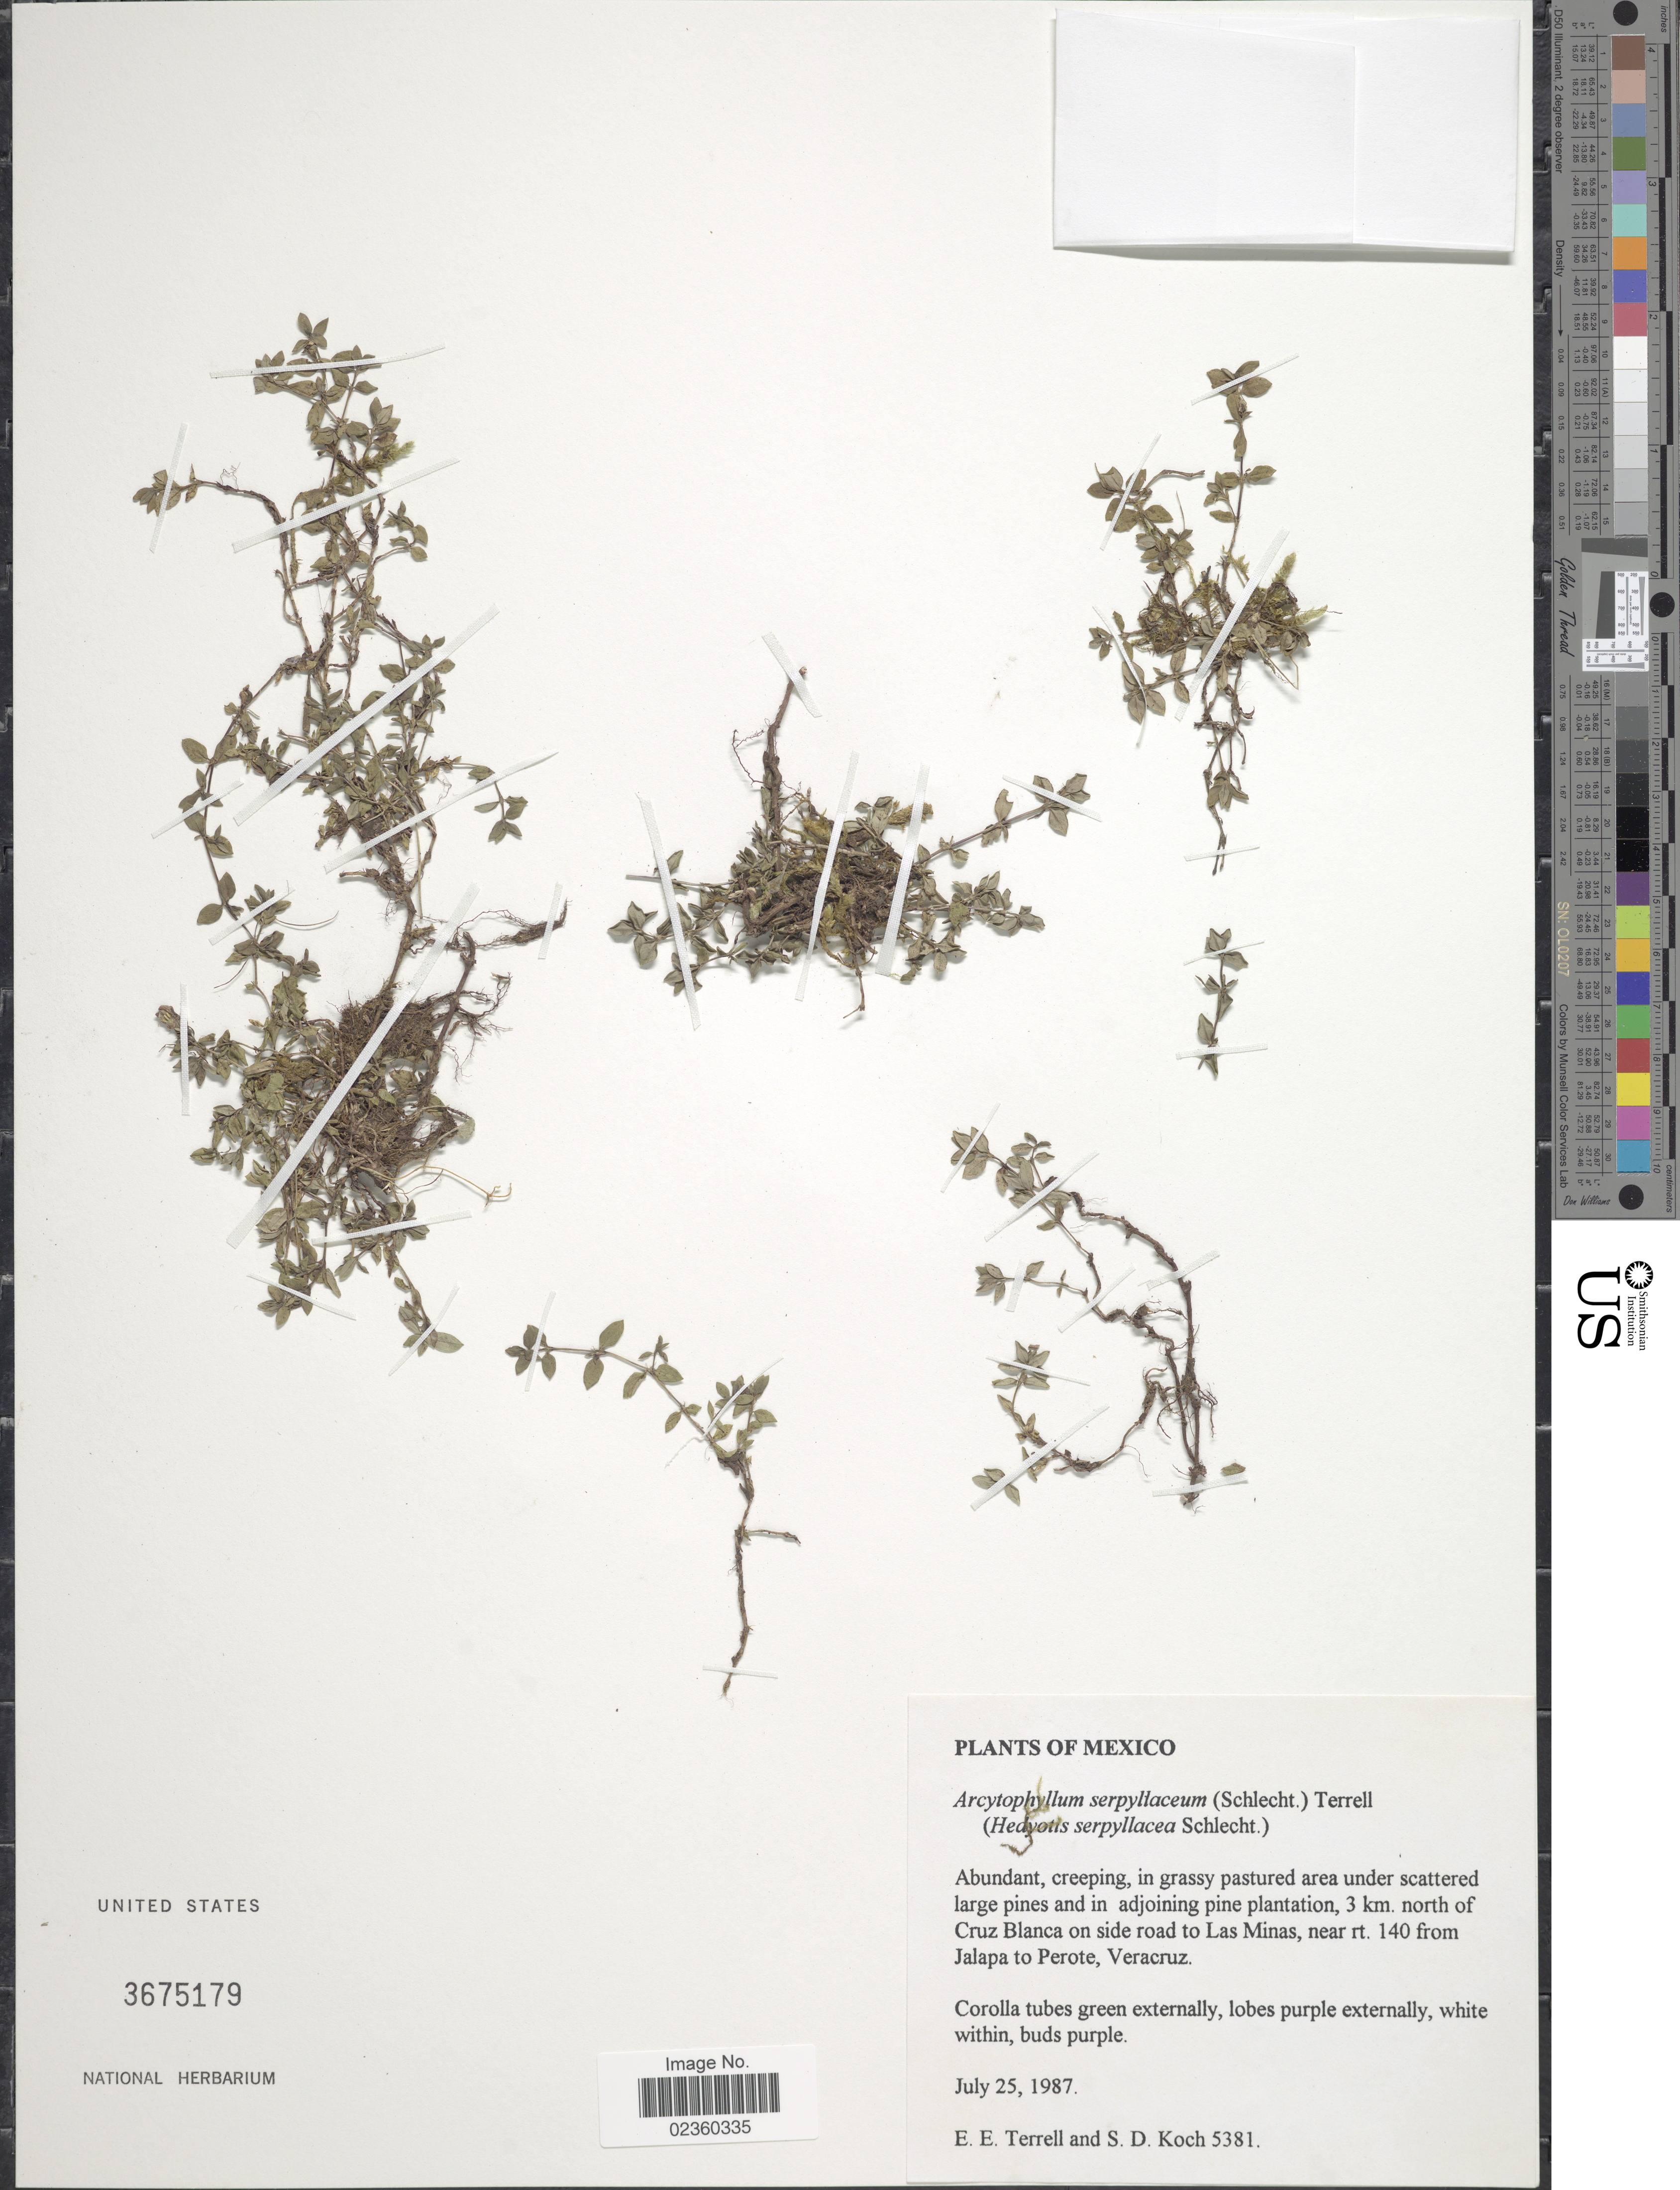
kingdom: Plantae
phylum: Tracheophyta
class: Magnoliopsida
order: Gentianales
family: Rubiaceae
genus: Terrellianthus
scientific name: Terrellianthus serpyllaceus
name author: (Schltdl.) Borhidi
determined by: Florentin, Mariela Nunez, (CTES), Instituto de Botanica del Nordeste (ARGENTINA)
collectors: E. E. Terrell & S. D. Koch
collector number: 5381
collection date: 1987-07-25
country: Mexico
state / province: Veracruz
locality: In grassy pastured area under scattered large pines and in adjoining pine plantation, 3 km north of Cruz Blanca on side road to Las Minas, near rt. 140 from Jalapa to Perote, Veracruz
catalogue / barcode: US 3675179